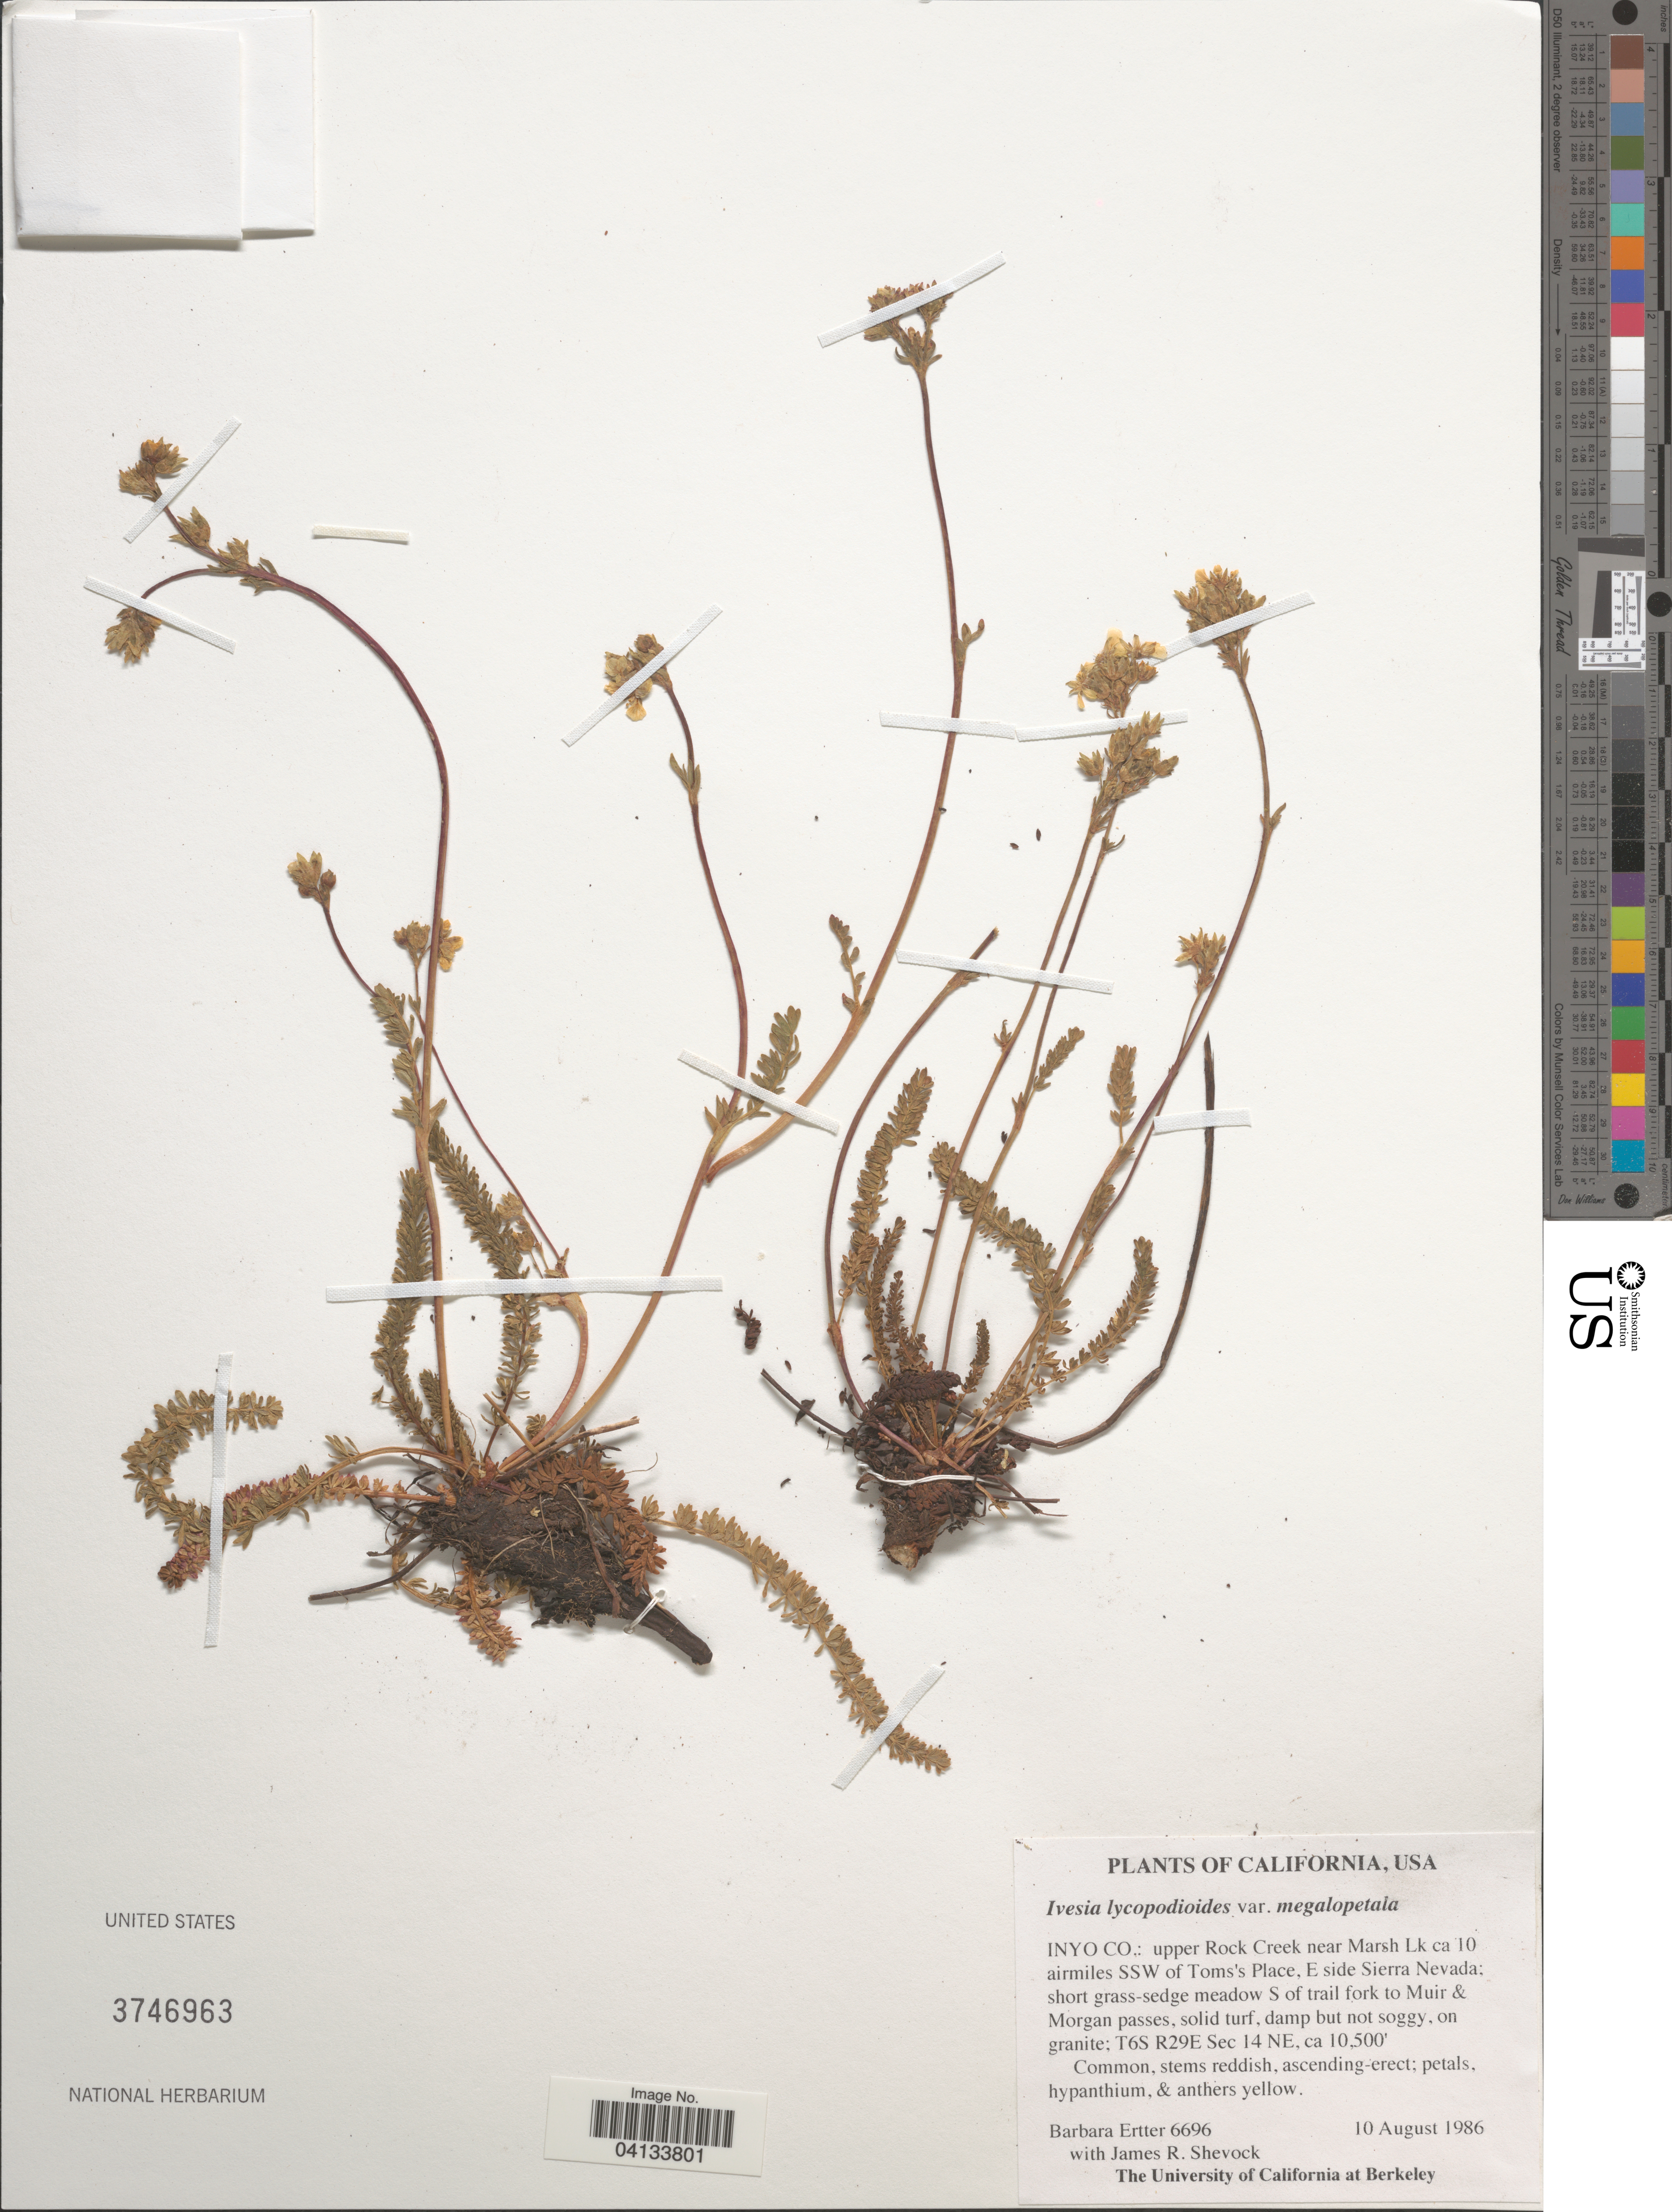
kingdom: Plantae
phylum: Tracheophyta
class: Magnoliopsida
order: Rosales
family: Rosaceae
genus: Potentilla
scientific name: Potentilla lycopodioides var. megalopetala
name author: (Rydb.) J.T. Howell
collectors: B. Ertter & J. R. Shevock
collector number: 6696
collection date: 1986-08-10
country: United States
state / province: California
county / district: Inyo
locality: Inyo Co.: upper Rock Creek near Marsh Lk ca 10 airmiles SSW of Tom's Place, E side Sierra Nevada: short grass-sedge meadow S of trail fork to Muir & Morgan passes; T6S R29E Sec 14 NE.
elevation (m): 3200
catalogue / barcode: US 3746963